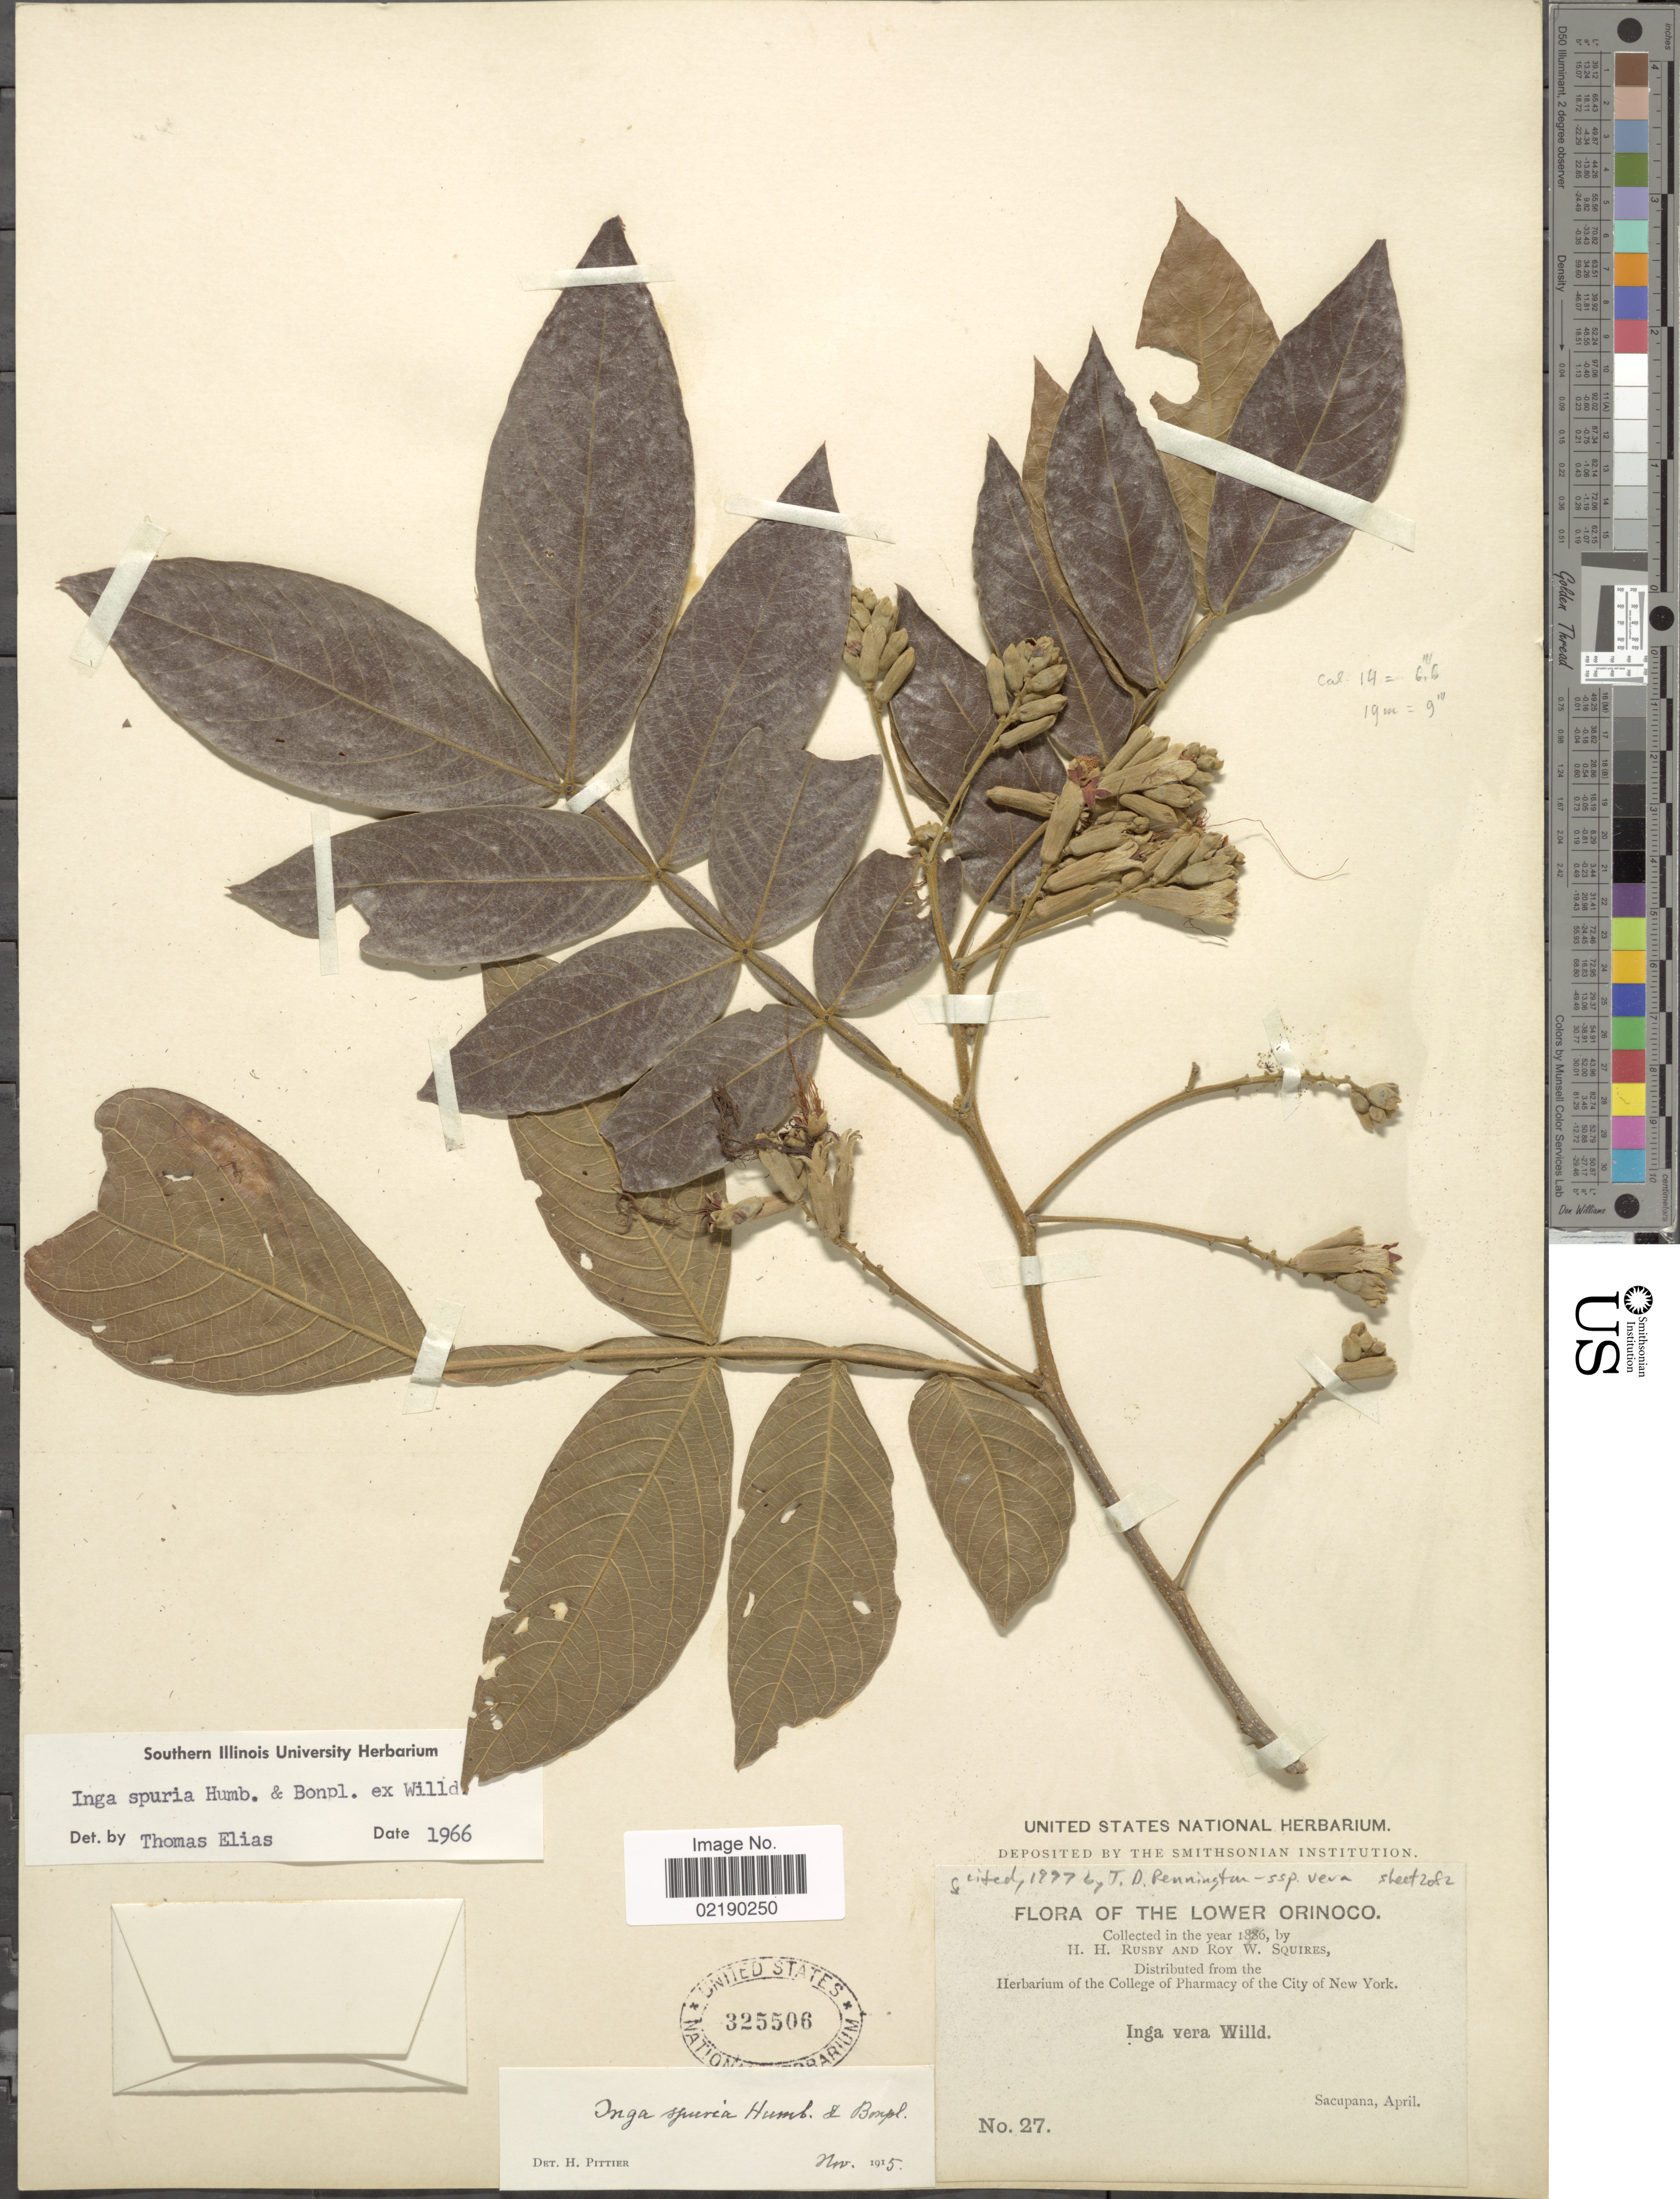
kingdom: Plantae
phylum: Tracheophyta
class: Magnoliopsida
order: Fabales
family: Fabaceae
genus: Inga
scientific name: Inga vera subsp. vera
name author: Willd.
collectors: H. H. Rusby & R. Squires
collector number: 27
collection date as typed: April 1896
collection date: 1896-04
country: Venezuela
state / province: Delta Amacuro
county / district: Antonio Díaz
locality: Lower Orinoco, Sacupana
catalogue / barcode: US 325506